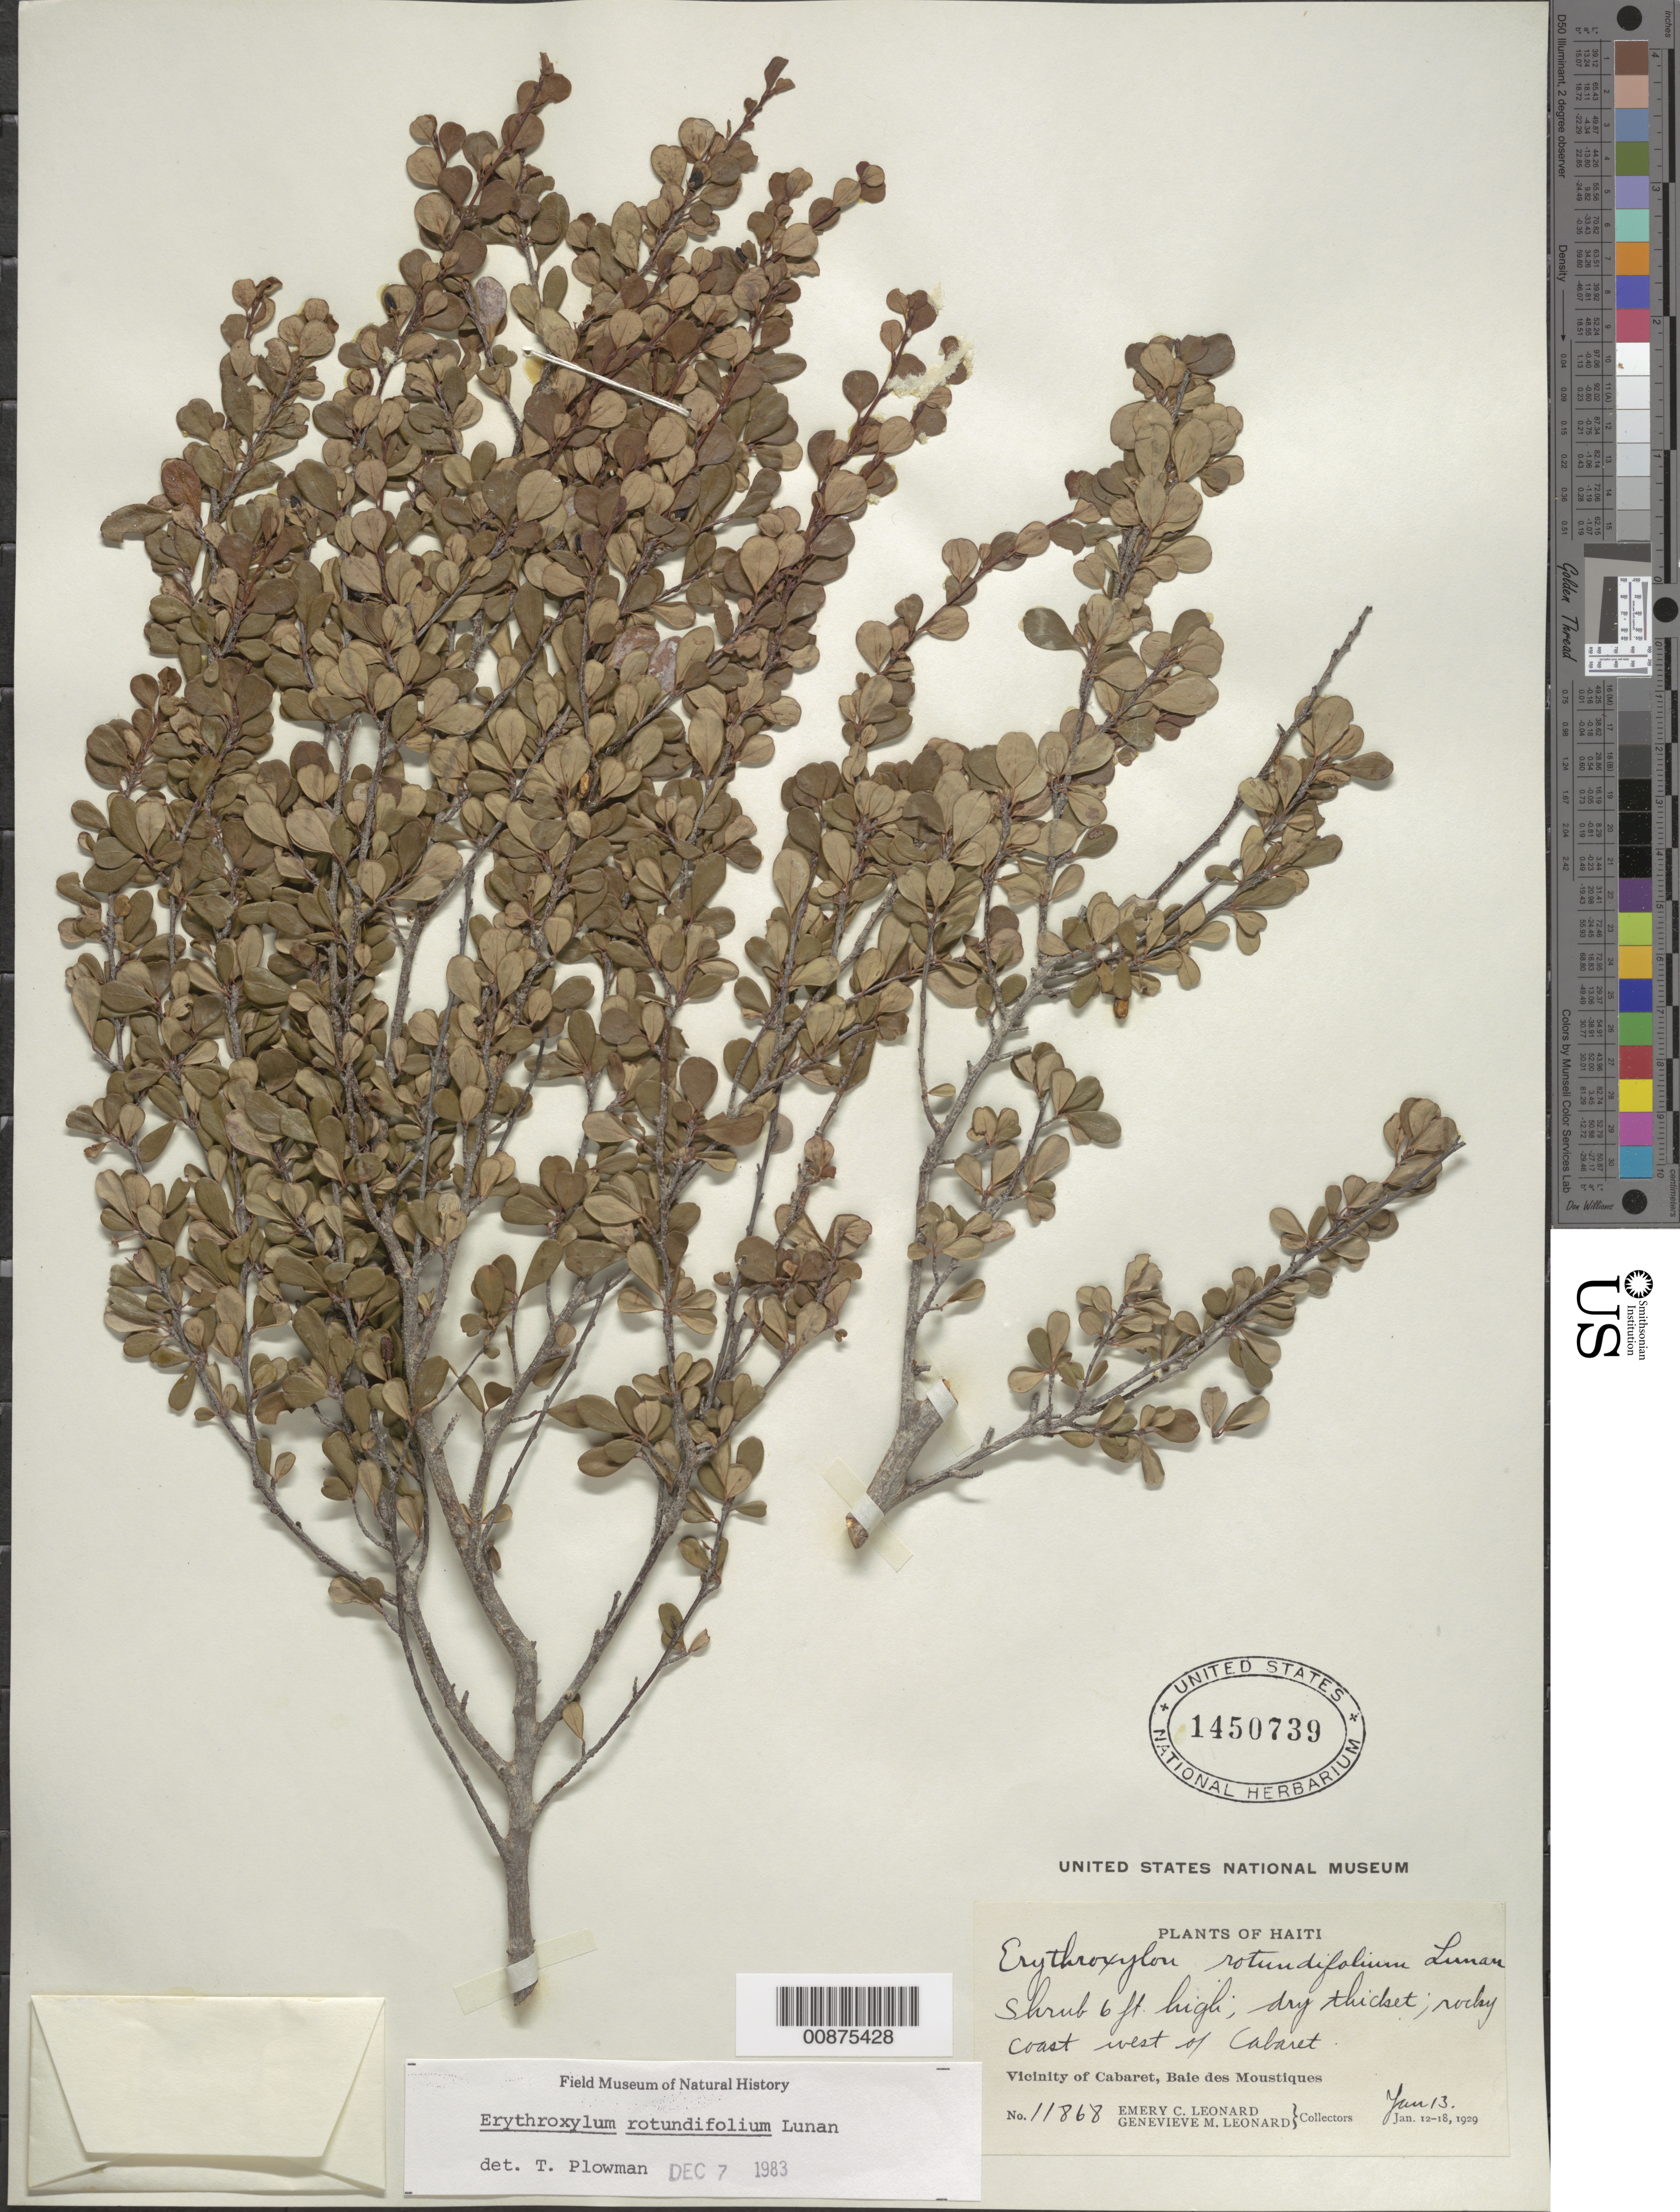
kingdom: Plantae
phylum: Tracheophyta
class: Magnoliopsida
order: Malpighiales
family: Erythroxylaceae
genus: Erythroxylum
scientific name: Erythroxylum rotundifolium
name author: Lunan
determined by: Plowman, Timothy C.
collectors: E. C. Leonard & G. M. Leonard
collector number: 11868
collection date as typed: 13 Jan 1929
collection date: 1929-01-13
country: Haiti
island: Hispaniola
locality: Vicinity of Cabaret, Baie des Moustiques. Rocky coast west of Cabaret.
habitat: Dry thicket. Rocky coast.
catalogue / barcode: US 1450739